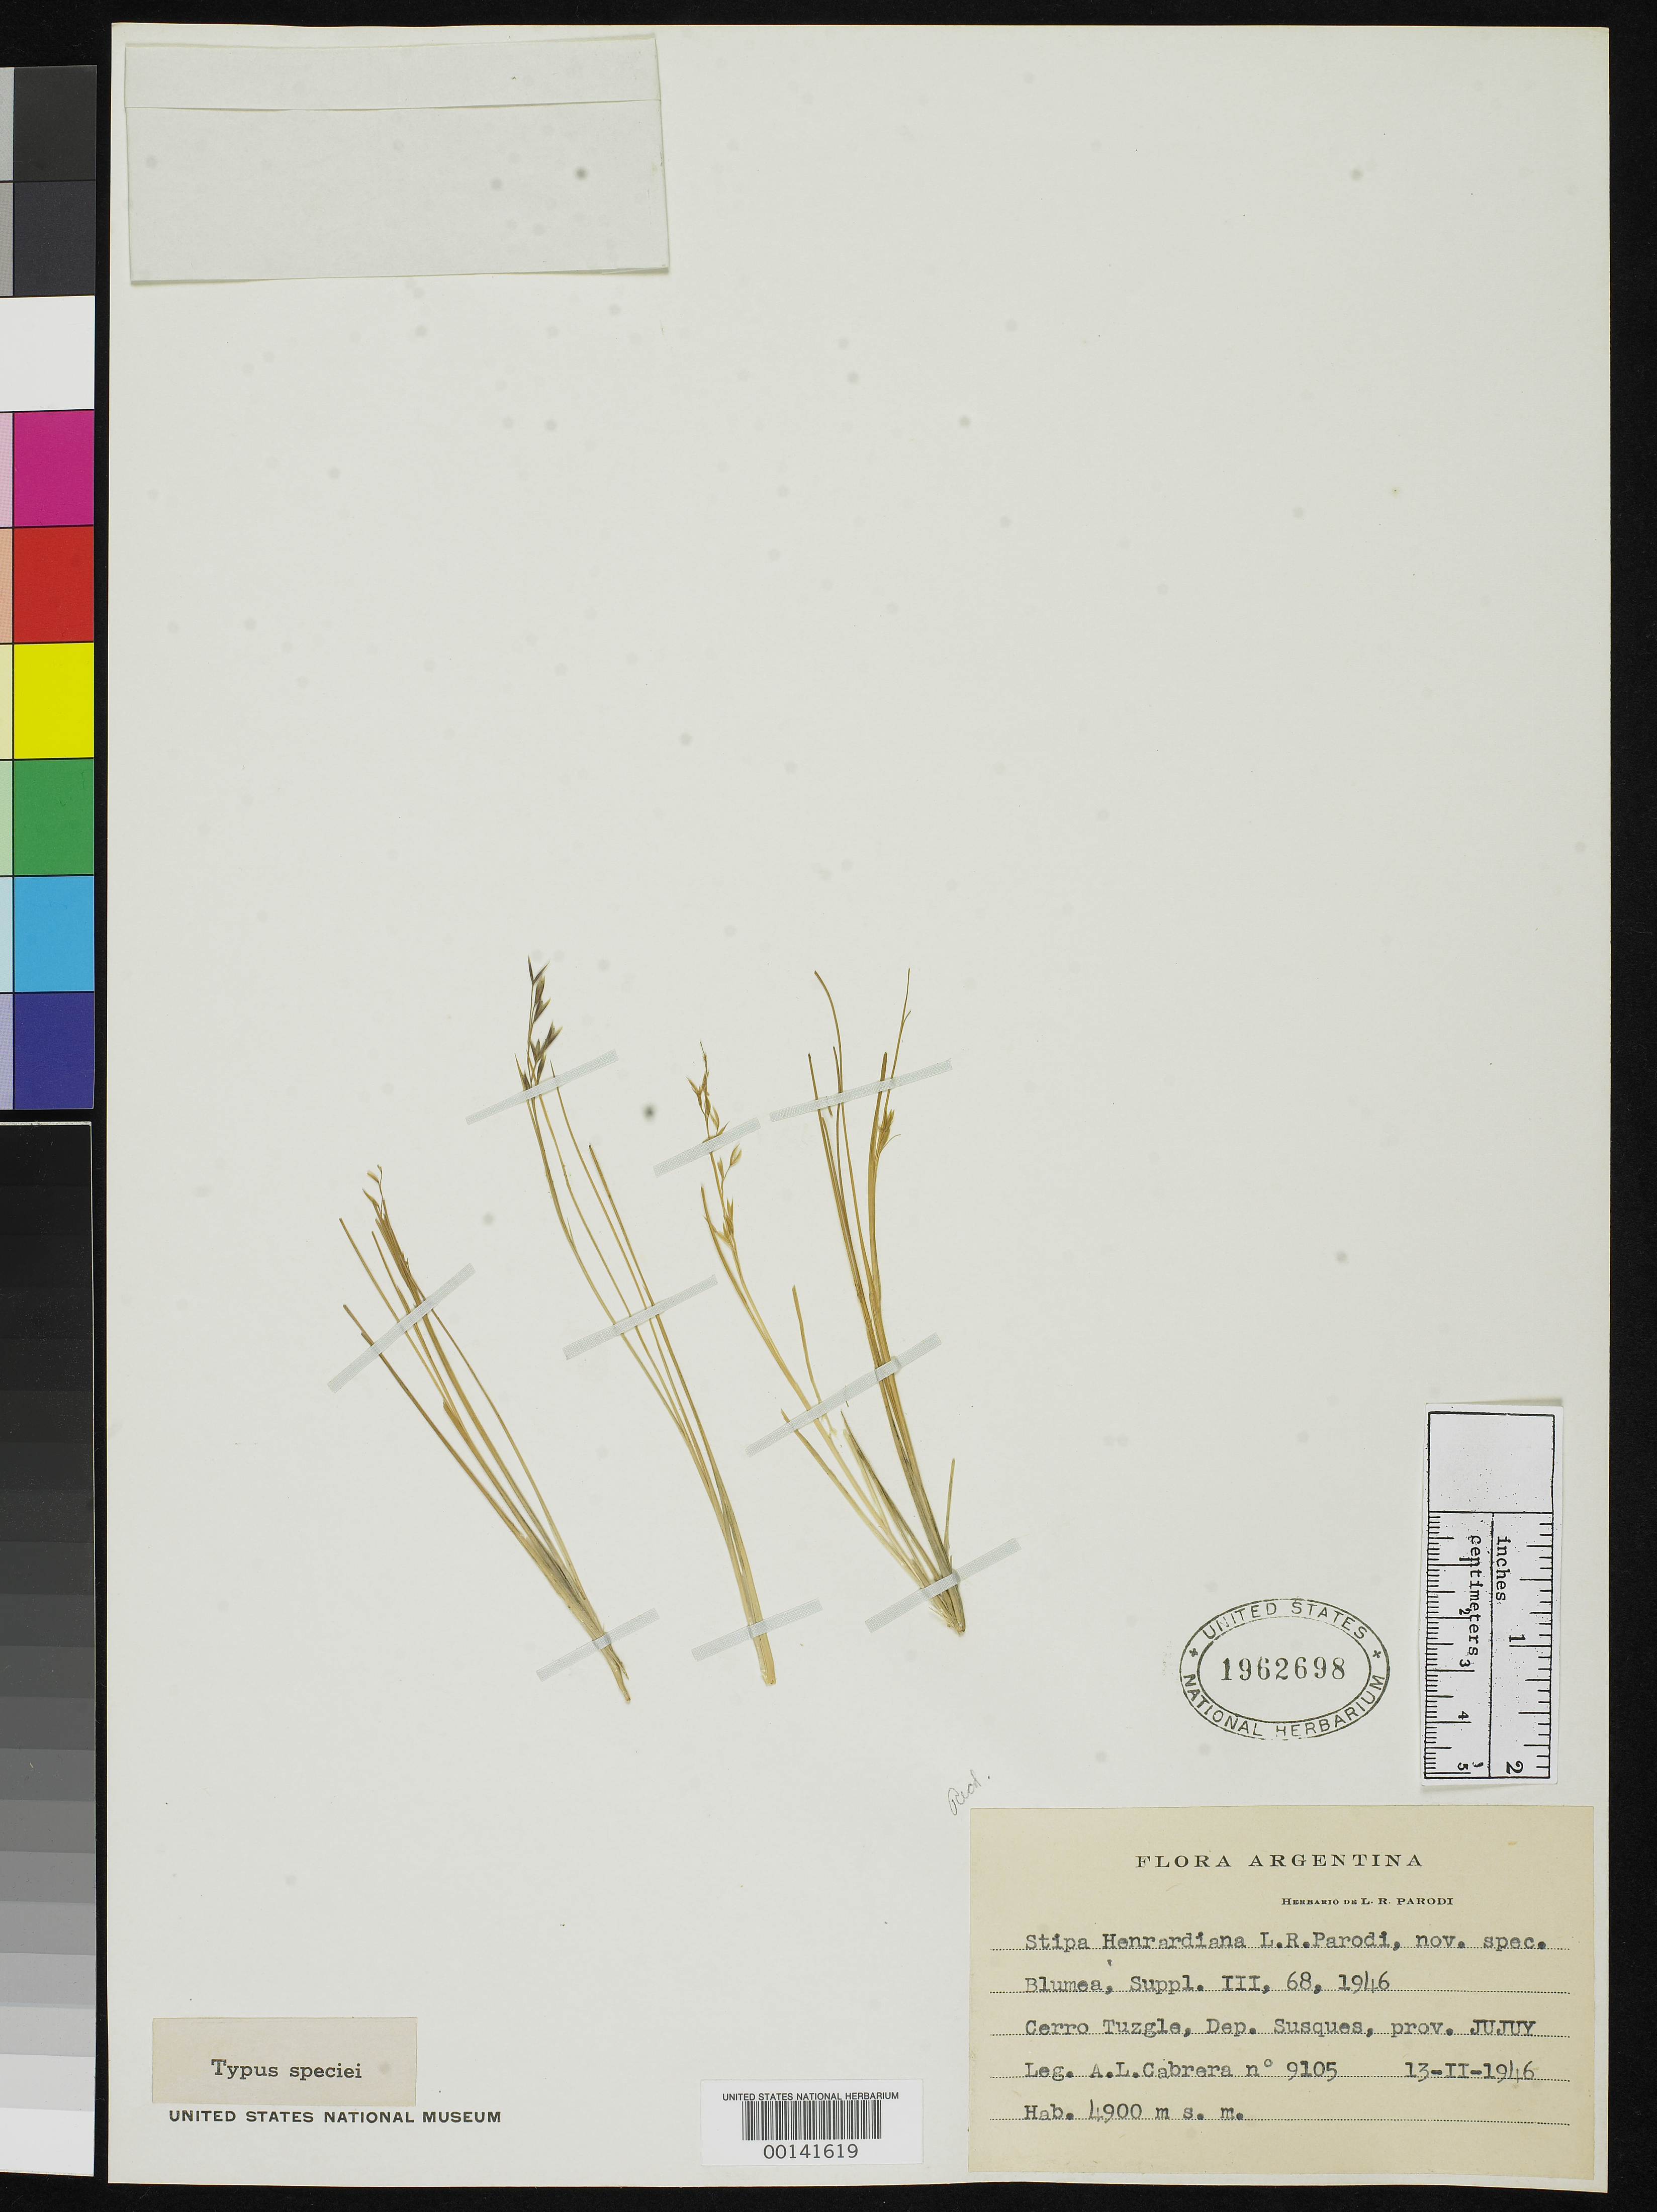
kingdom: Plantae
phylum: Tracheophyta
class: Liliopsida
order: Poales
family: Poaceae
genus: Stipa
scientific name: Stipa henrardiana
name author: Parodi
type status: Isotype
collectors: A. L. Cabrera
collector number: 9105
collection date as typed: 13 Feb 1946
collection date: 1946-02-13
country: Argentina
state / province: Jujuy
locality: Susques Cerro Tuzgle.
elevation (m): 4900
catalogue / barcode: US 1962698